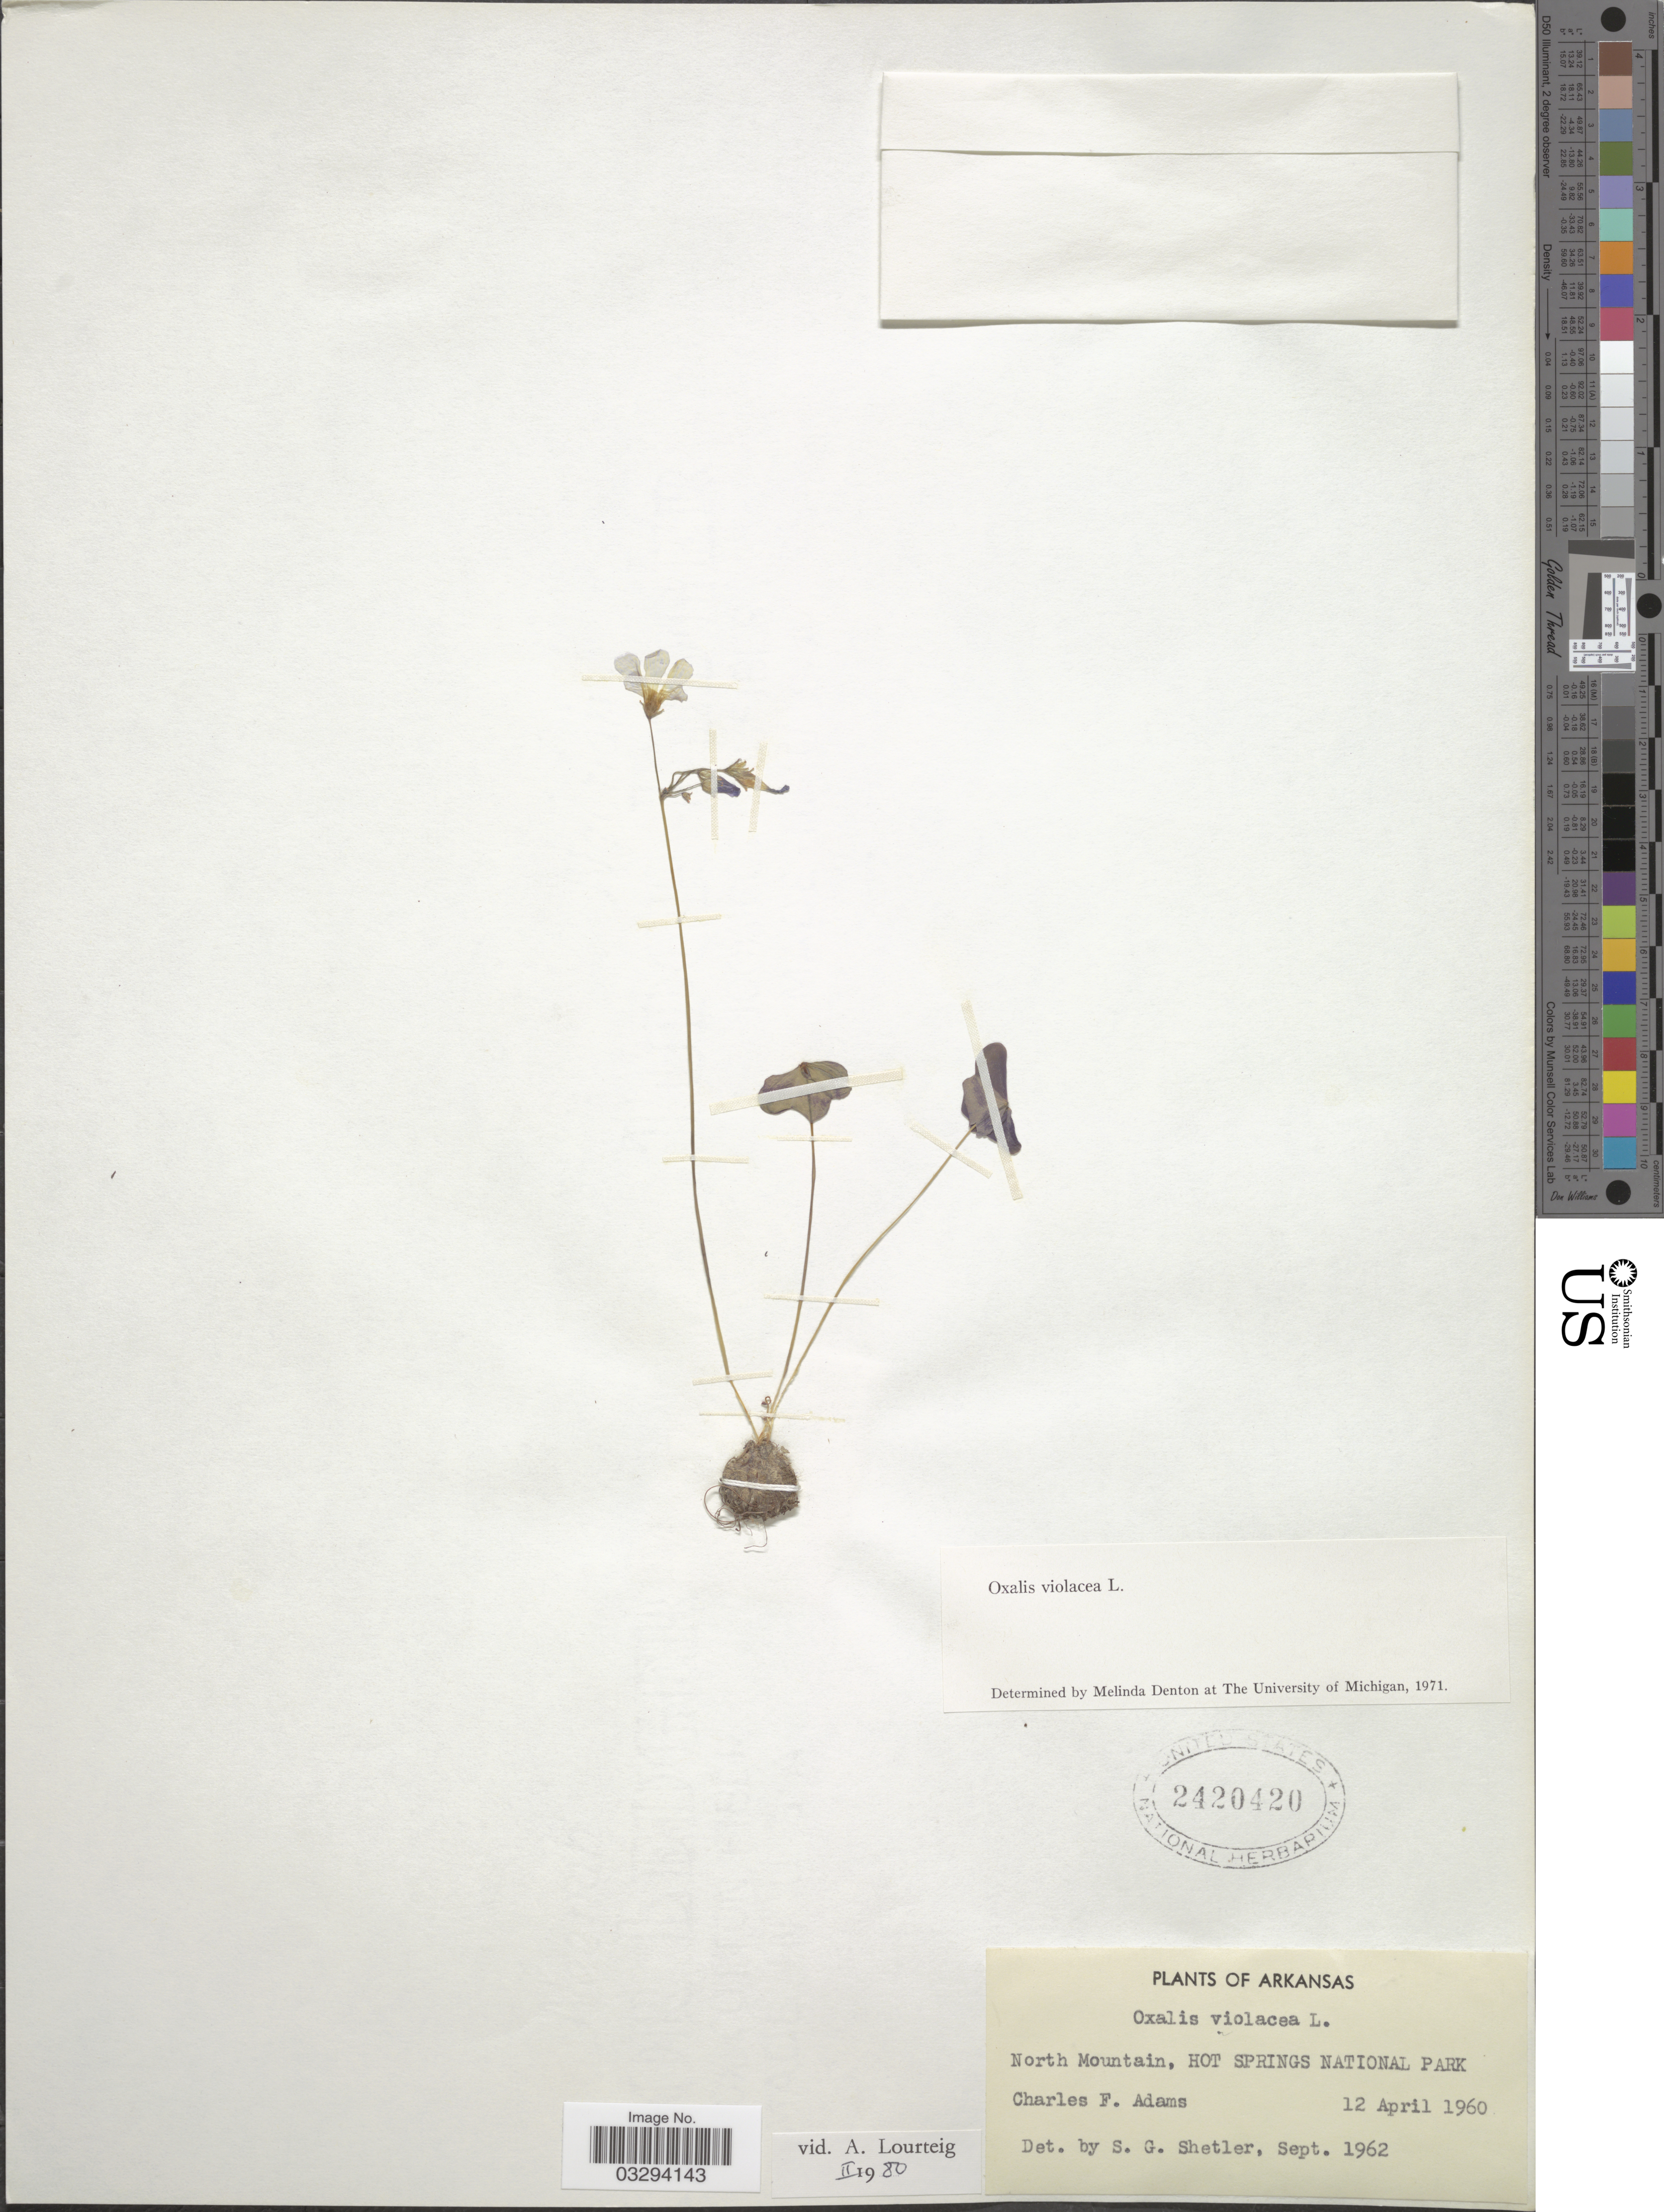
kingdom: Plantae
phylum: Tracheophyta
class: Magnoliopsida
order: Oxalidales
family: Oxalidaceae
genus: Oxalis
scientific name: Oxalis violacea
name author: L.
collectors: C. F. Adams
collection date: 1960-04-12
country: United States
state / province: Arkansas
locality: North Mountain, Hot Springs National Park.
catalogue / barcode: US 2420420